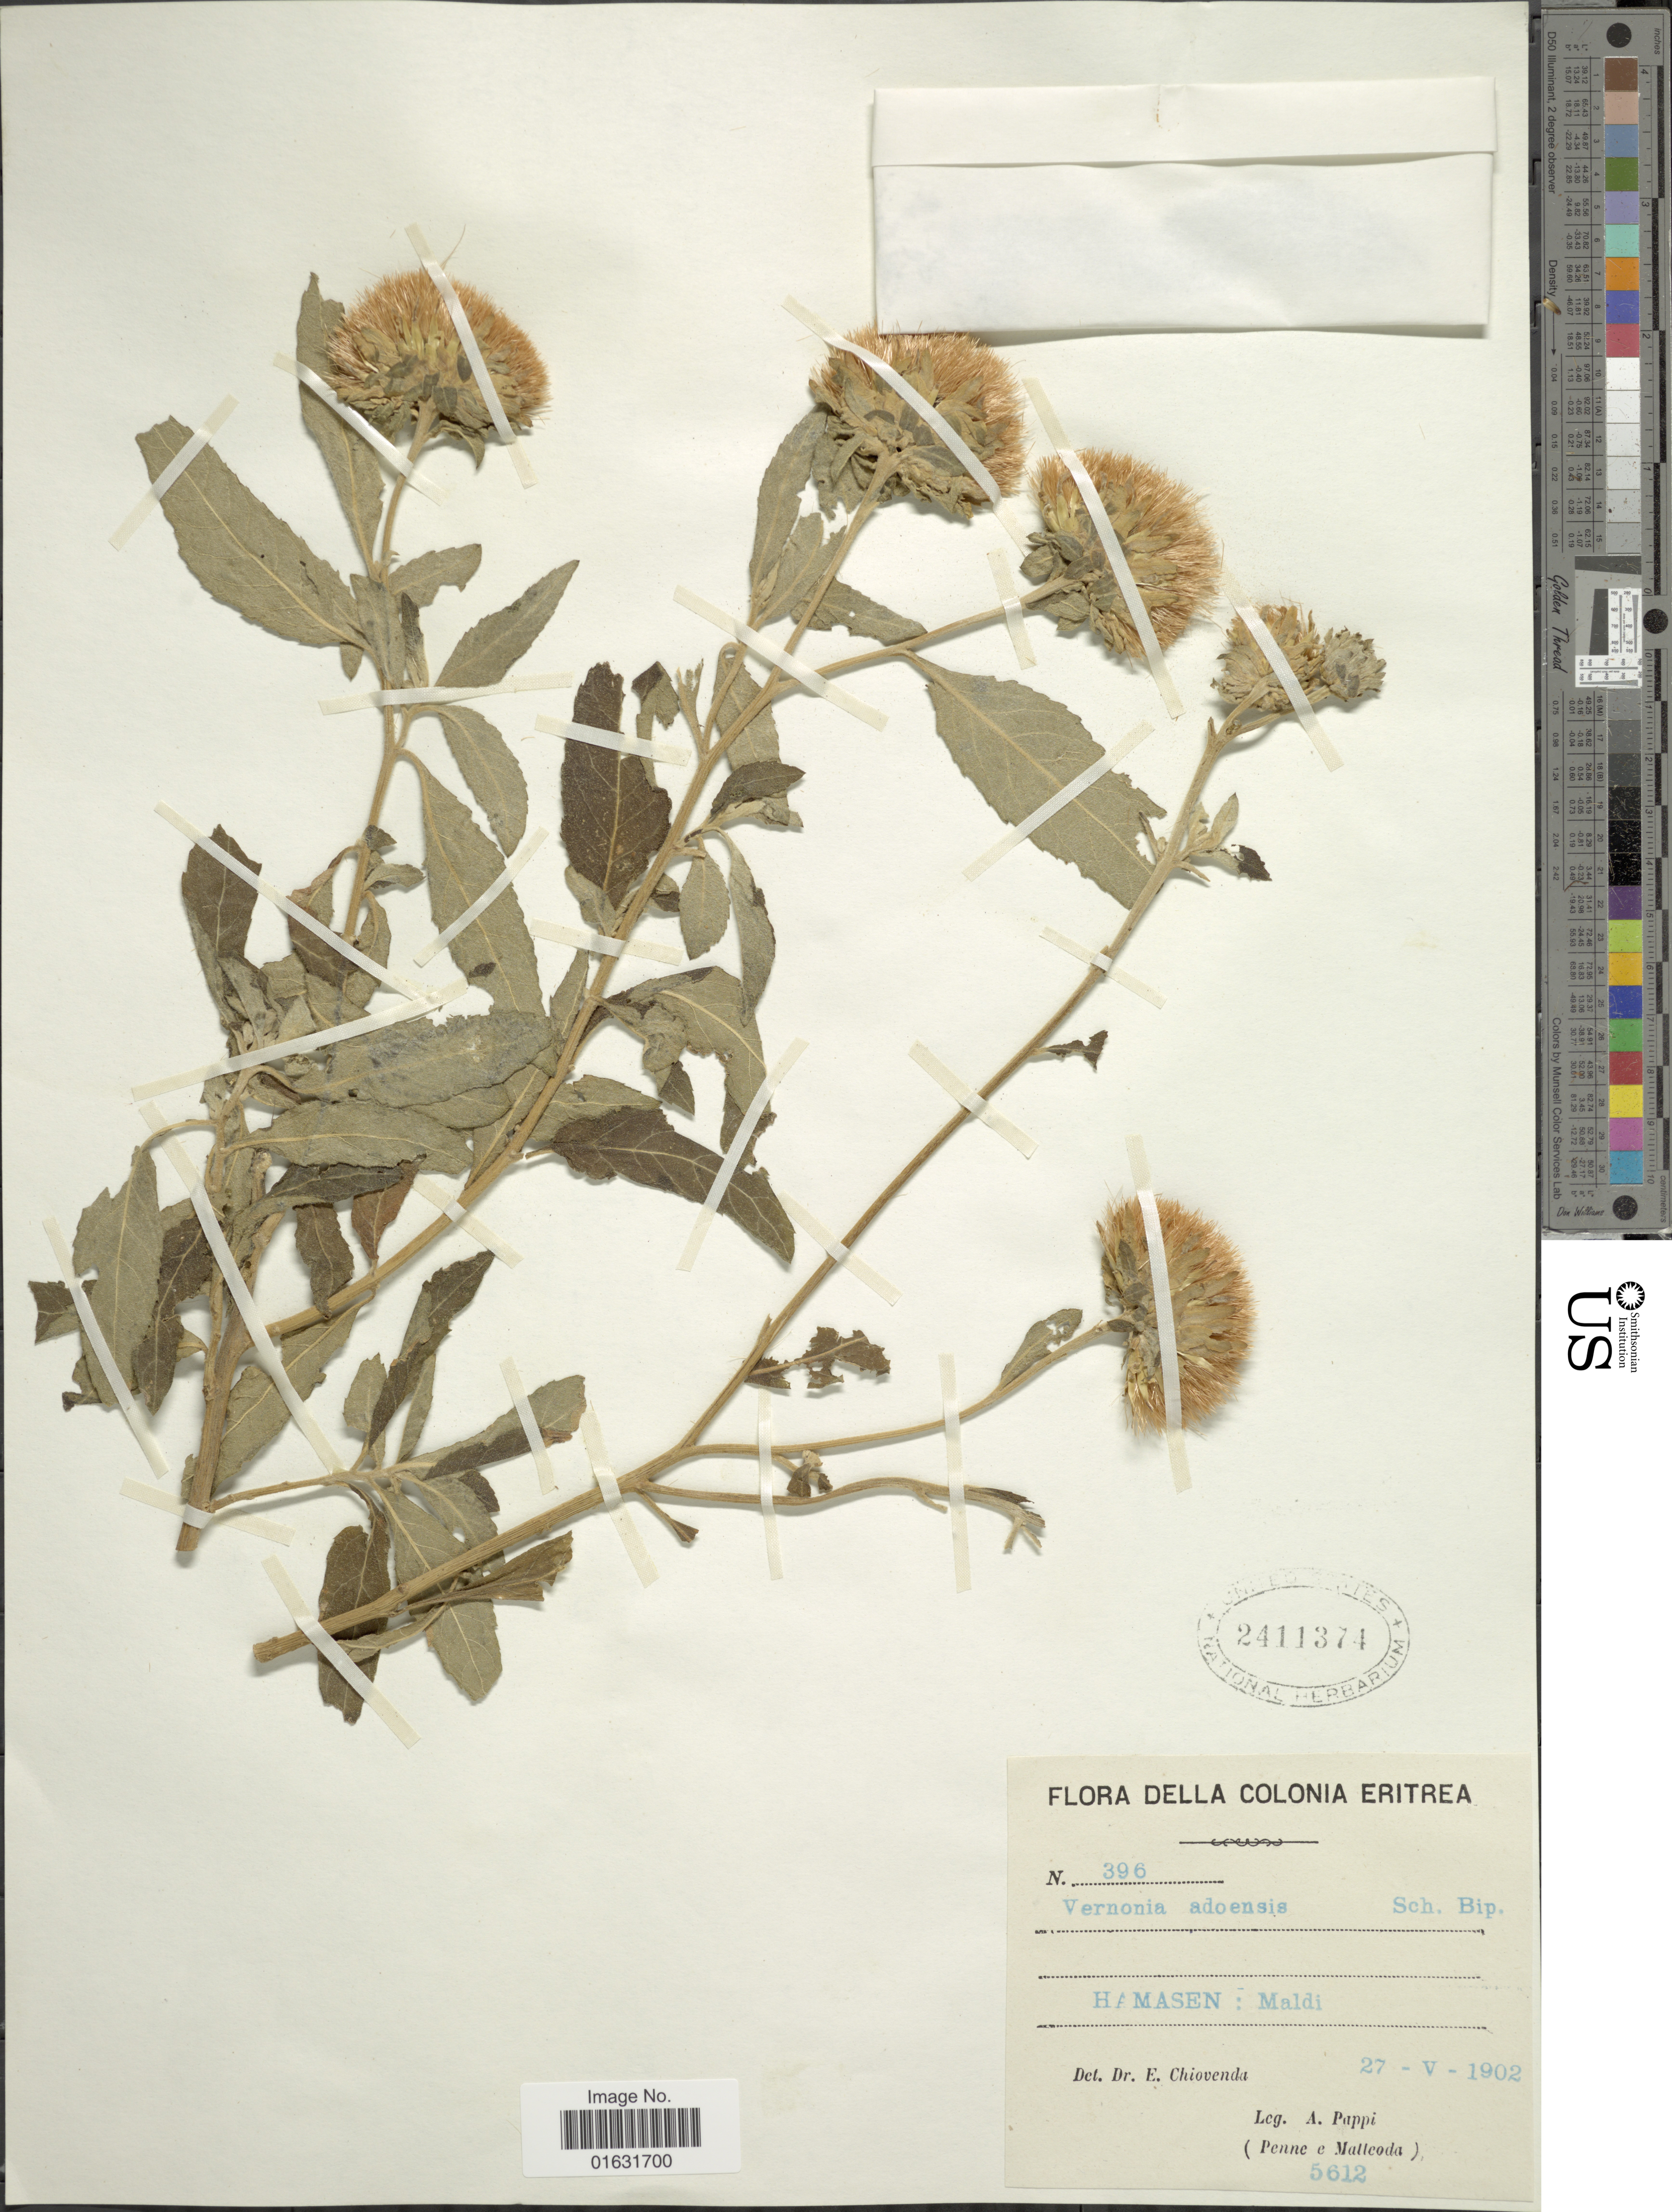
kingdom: Plantae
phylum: Tracheophyta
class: Magnoliopsida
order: Asterales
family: Asteraceae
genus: Baccharoides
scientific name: Baccharoides adoensis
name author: (Sch. Bip. ex Walp.) H. Rob.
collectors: A. Pappi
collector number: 396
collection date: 1902-05-27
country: Eritrea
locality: Hamasen: Maldi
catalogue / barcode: US 2411374